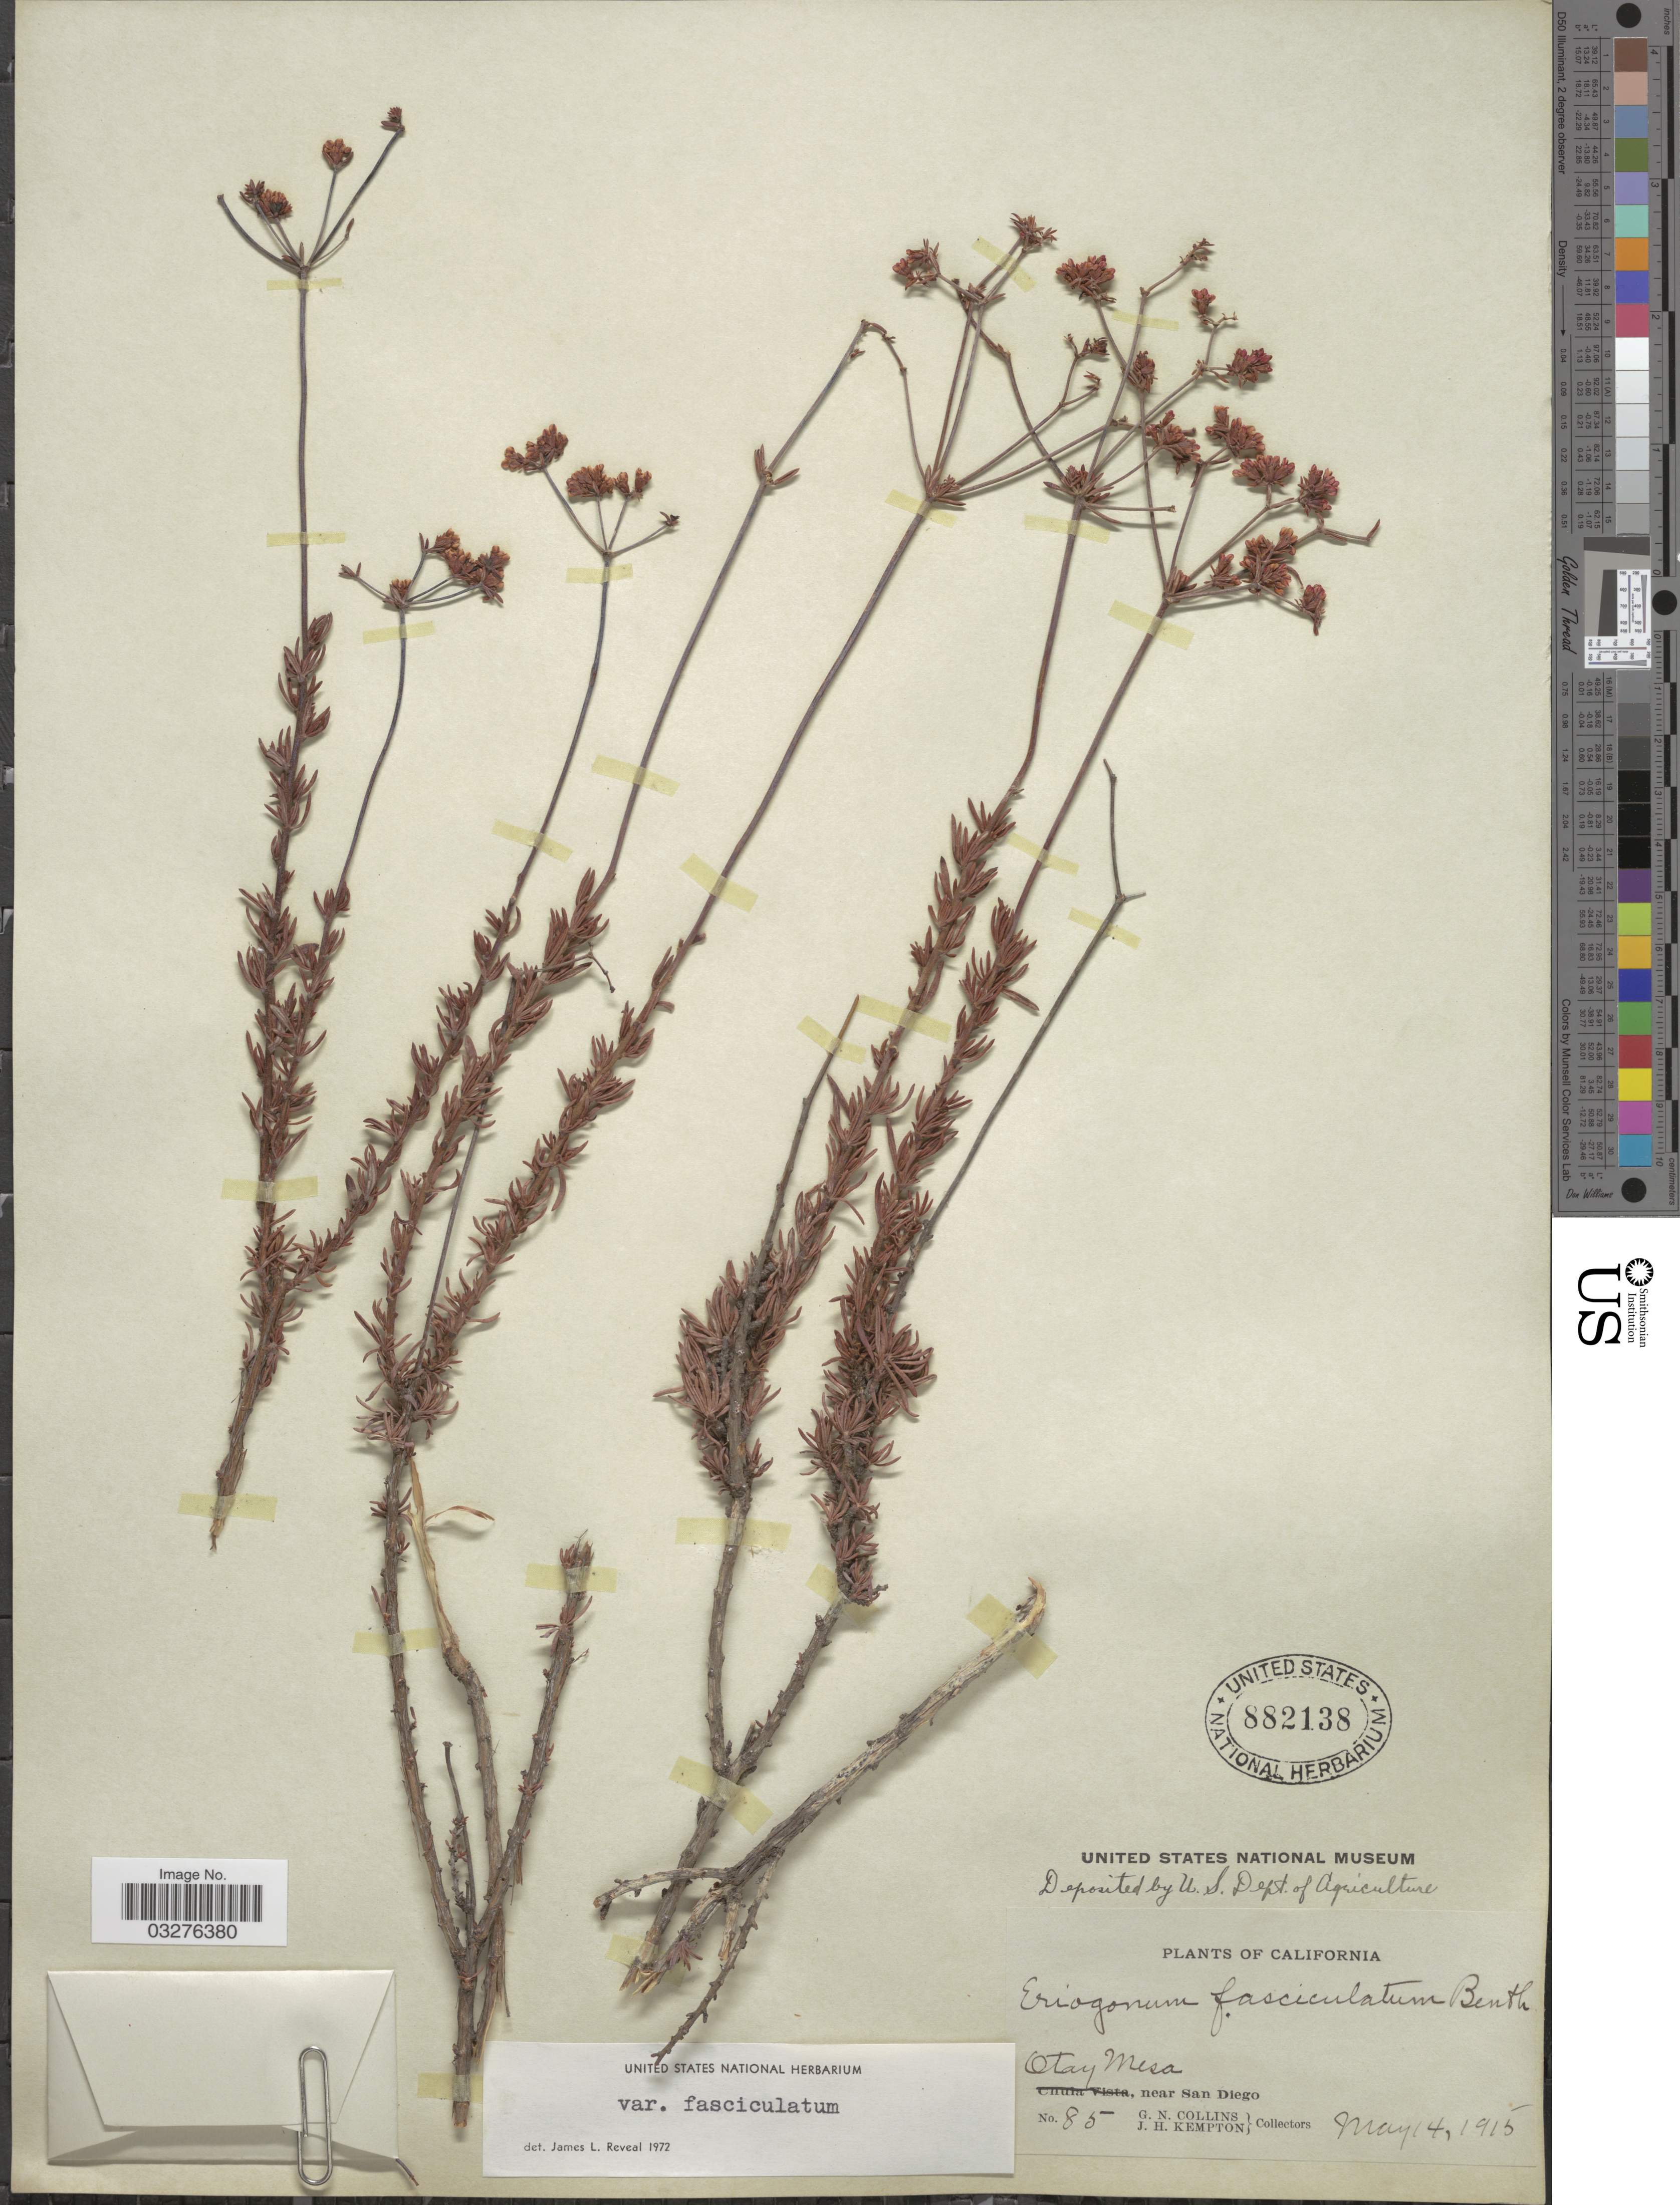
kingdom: Plantae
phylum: Tracheophyta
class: Magnoliopsida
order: Caryophyllales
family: Polygonaceae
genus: Eriogonum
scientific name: Eriogonum fasciculatum var. fasciculatum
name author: Benth.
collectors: G. Collins & J. H. Kempton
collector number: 85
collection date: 1915-05-14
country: United States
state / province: California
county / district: San Diego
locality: Otay Mesa, near San Diego.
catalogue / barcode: US 882138